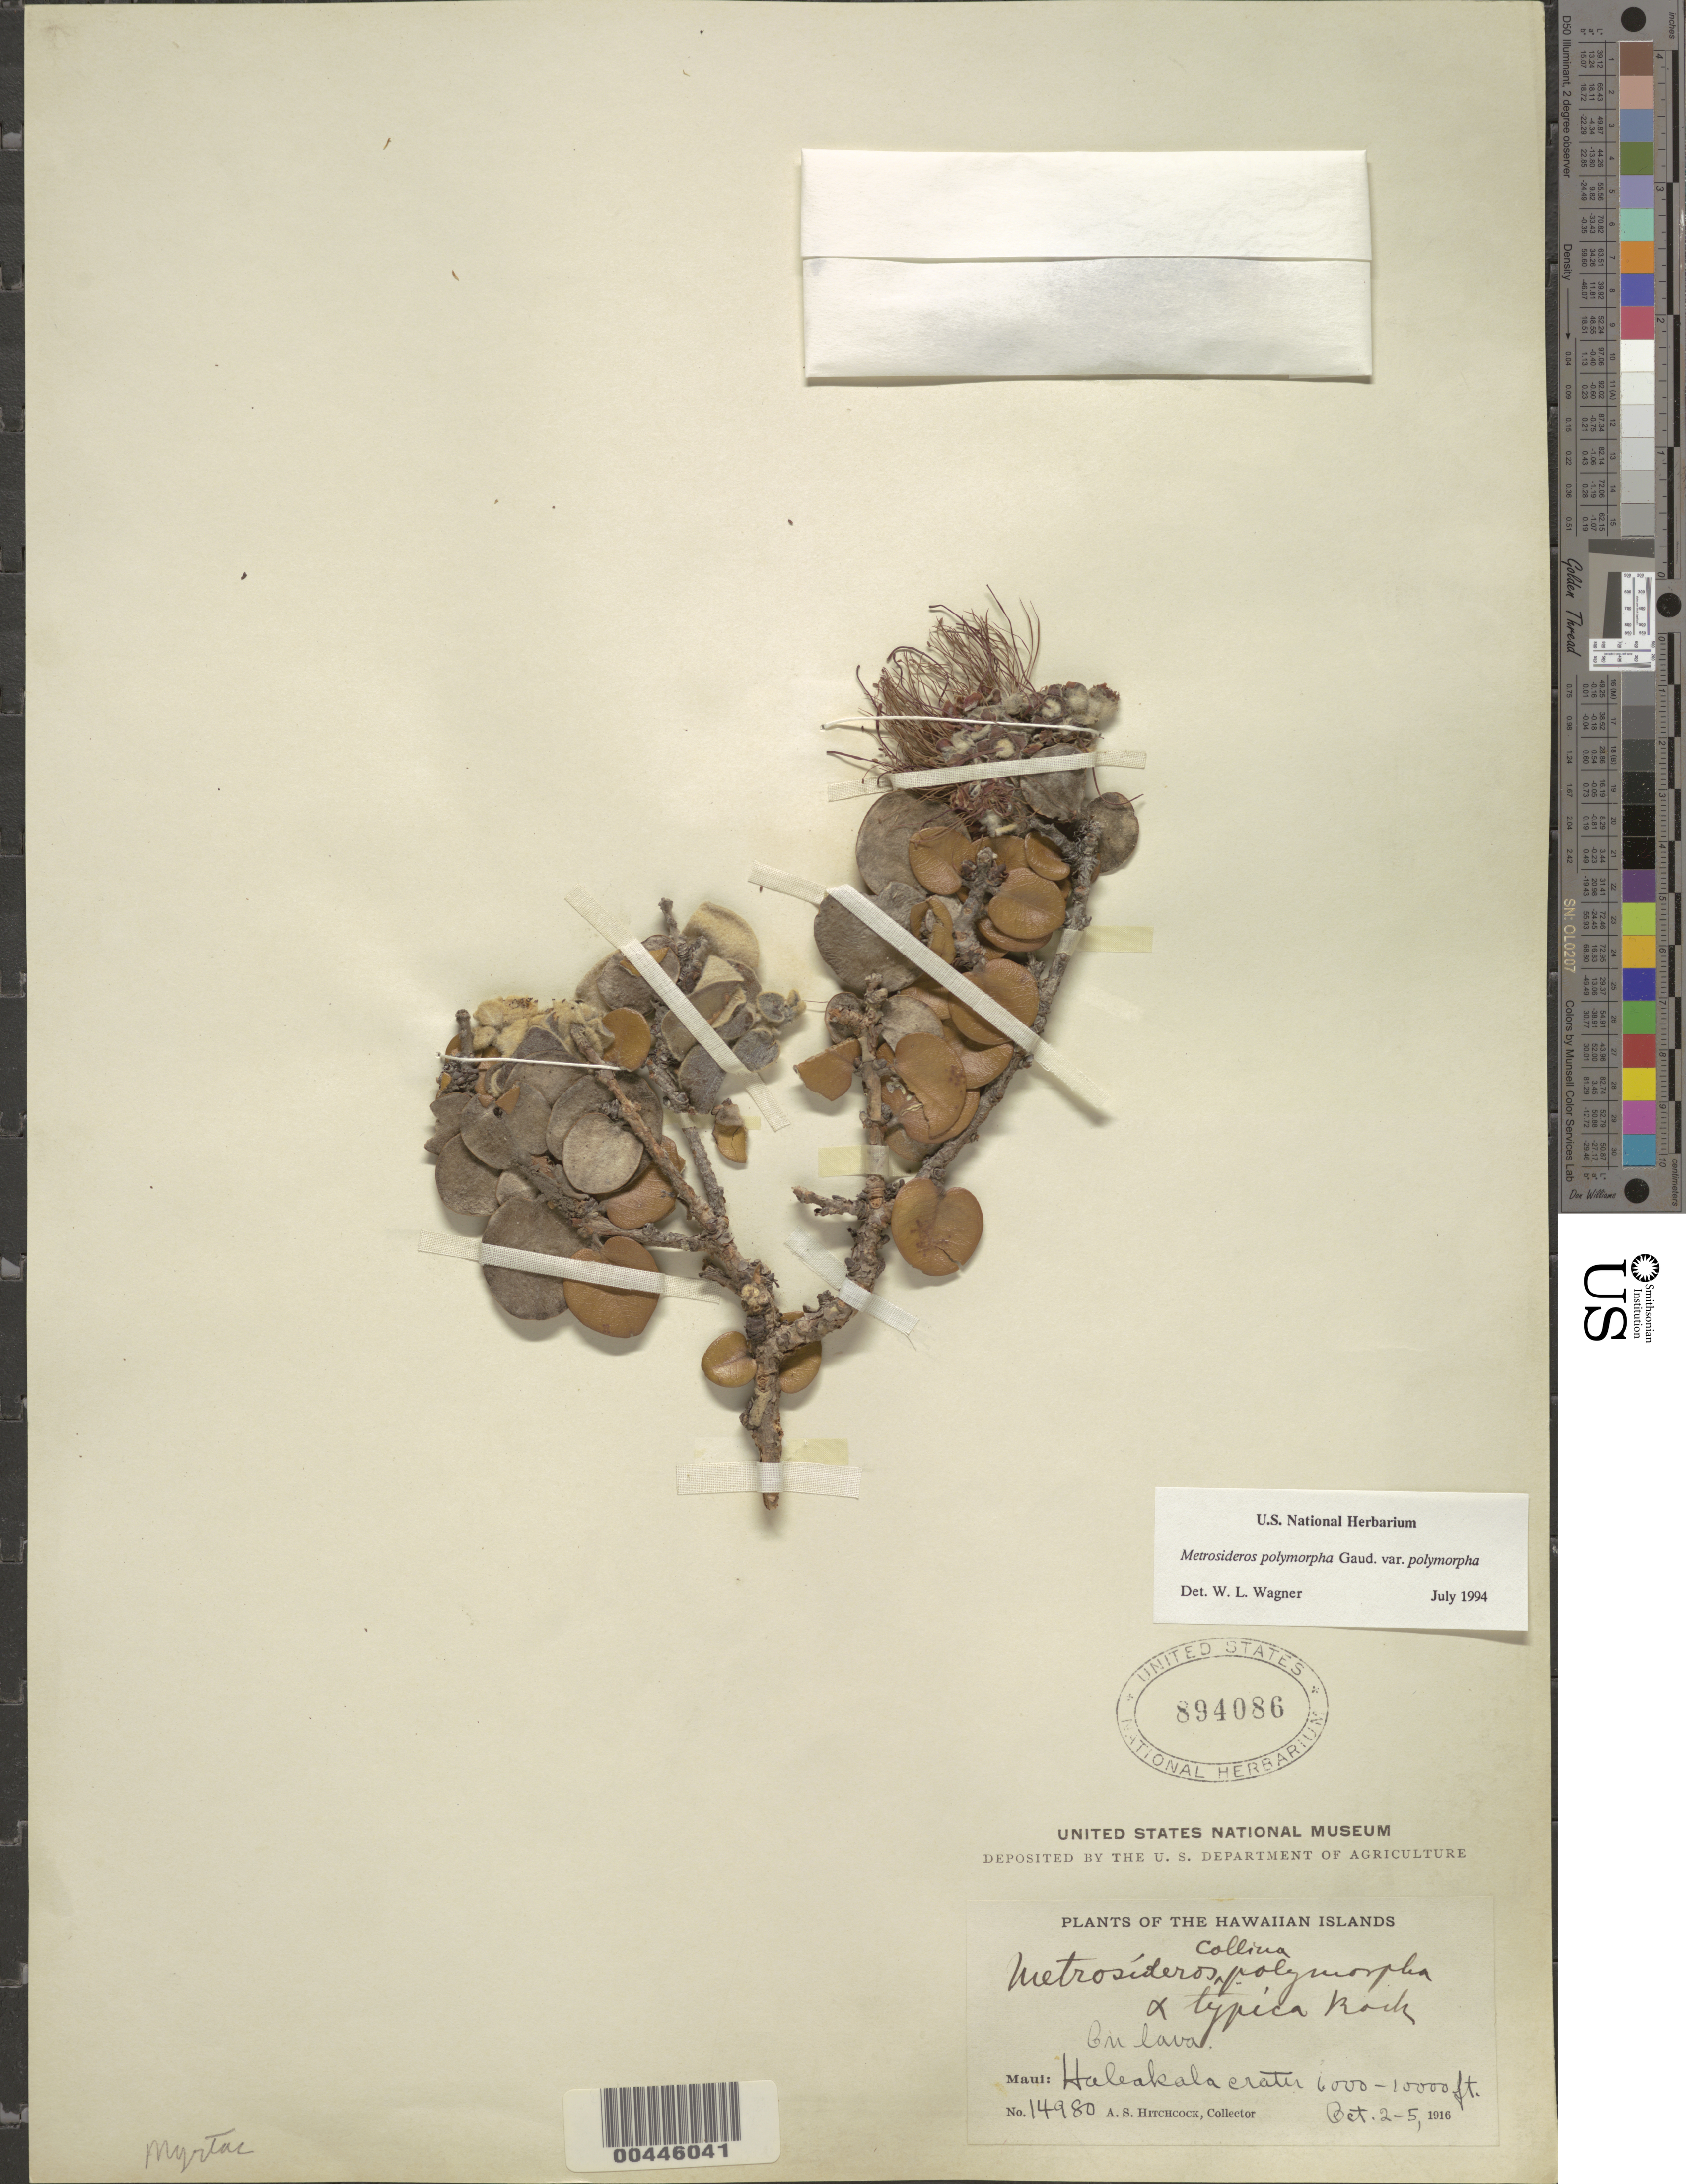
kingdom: Plantae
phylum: Tracheophyta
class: Magnoliopsida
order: Myrtales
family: Myrtaceae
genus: Metrosideros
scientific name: Metrosideros polymorpha var. polymorpha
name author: Gaudich.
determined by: Wagner, W. L., (BOT), Smithsonian Institution - National Museum of Natural History (UNITED STATES)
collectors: A. S. Hitchcock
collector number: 14980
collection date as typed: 2 Oct 1916 to 5 Oct 1916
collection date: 1916-10-02/1916-10-05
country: United States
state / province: Hawaii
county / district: Maui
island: Maui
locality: Haleakala Crater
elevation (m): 1829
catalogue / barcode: US 894086